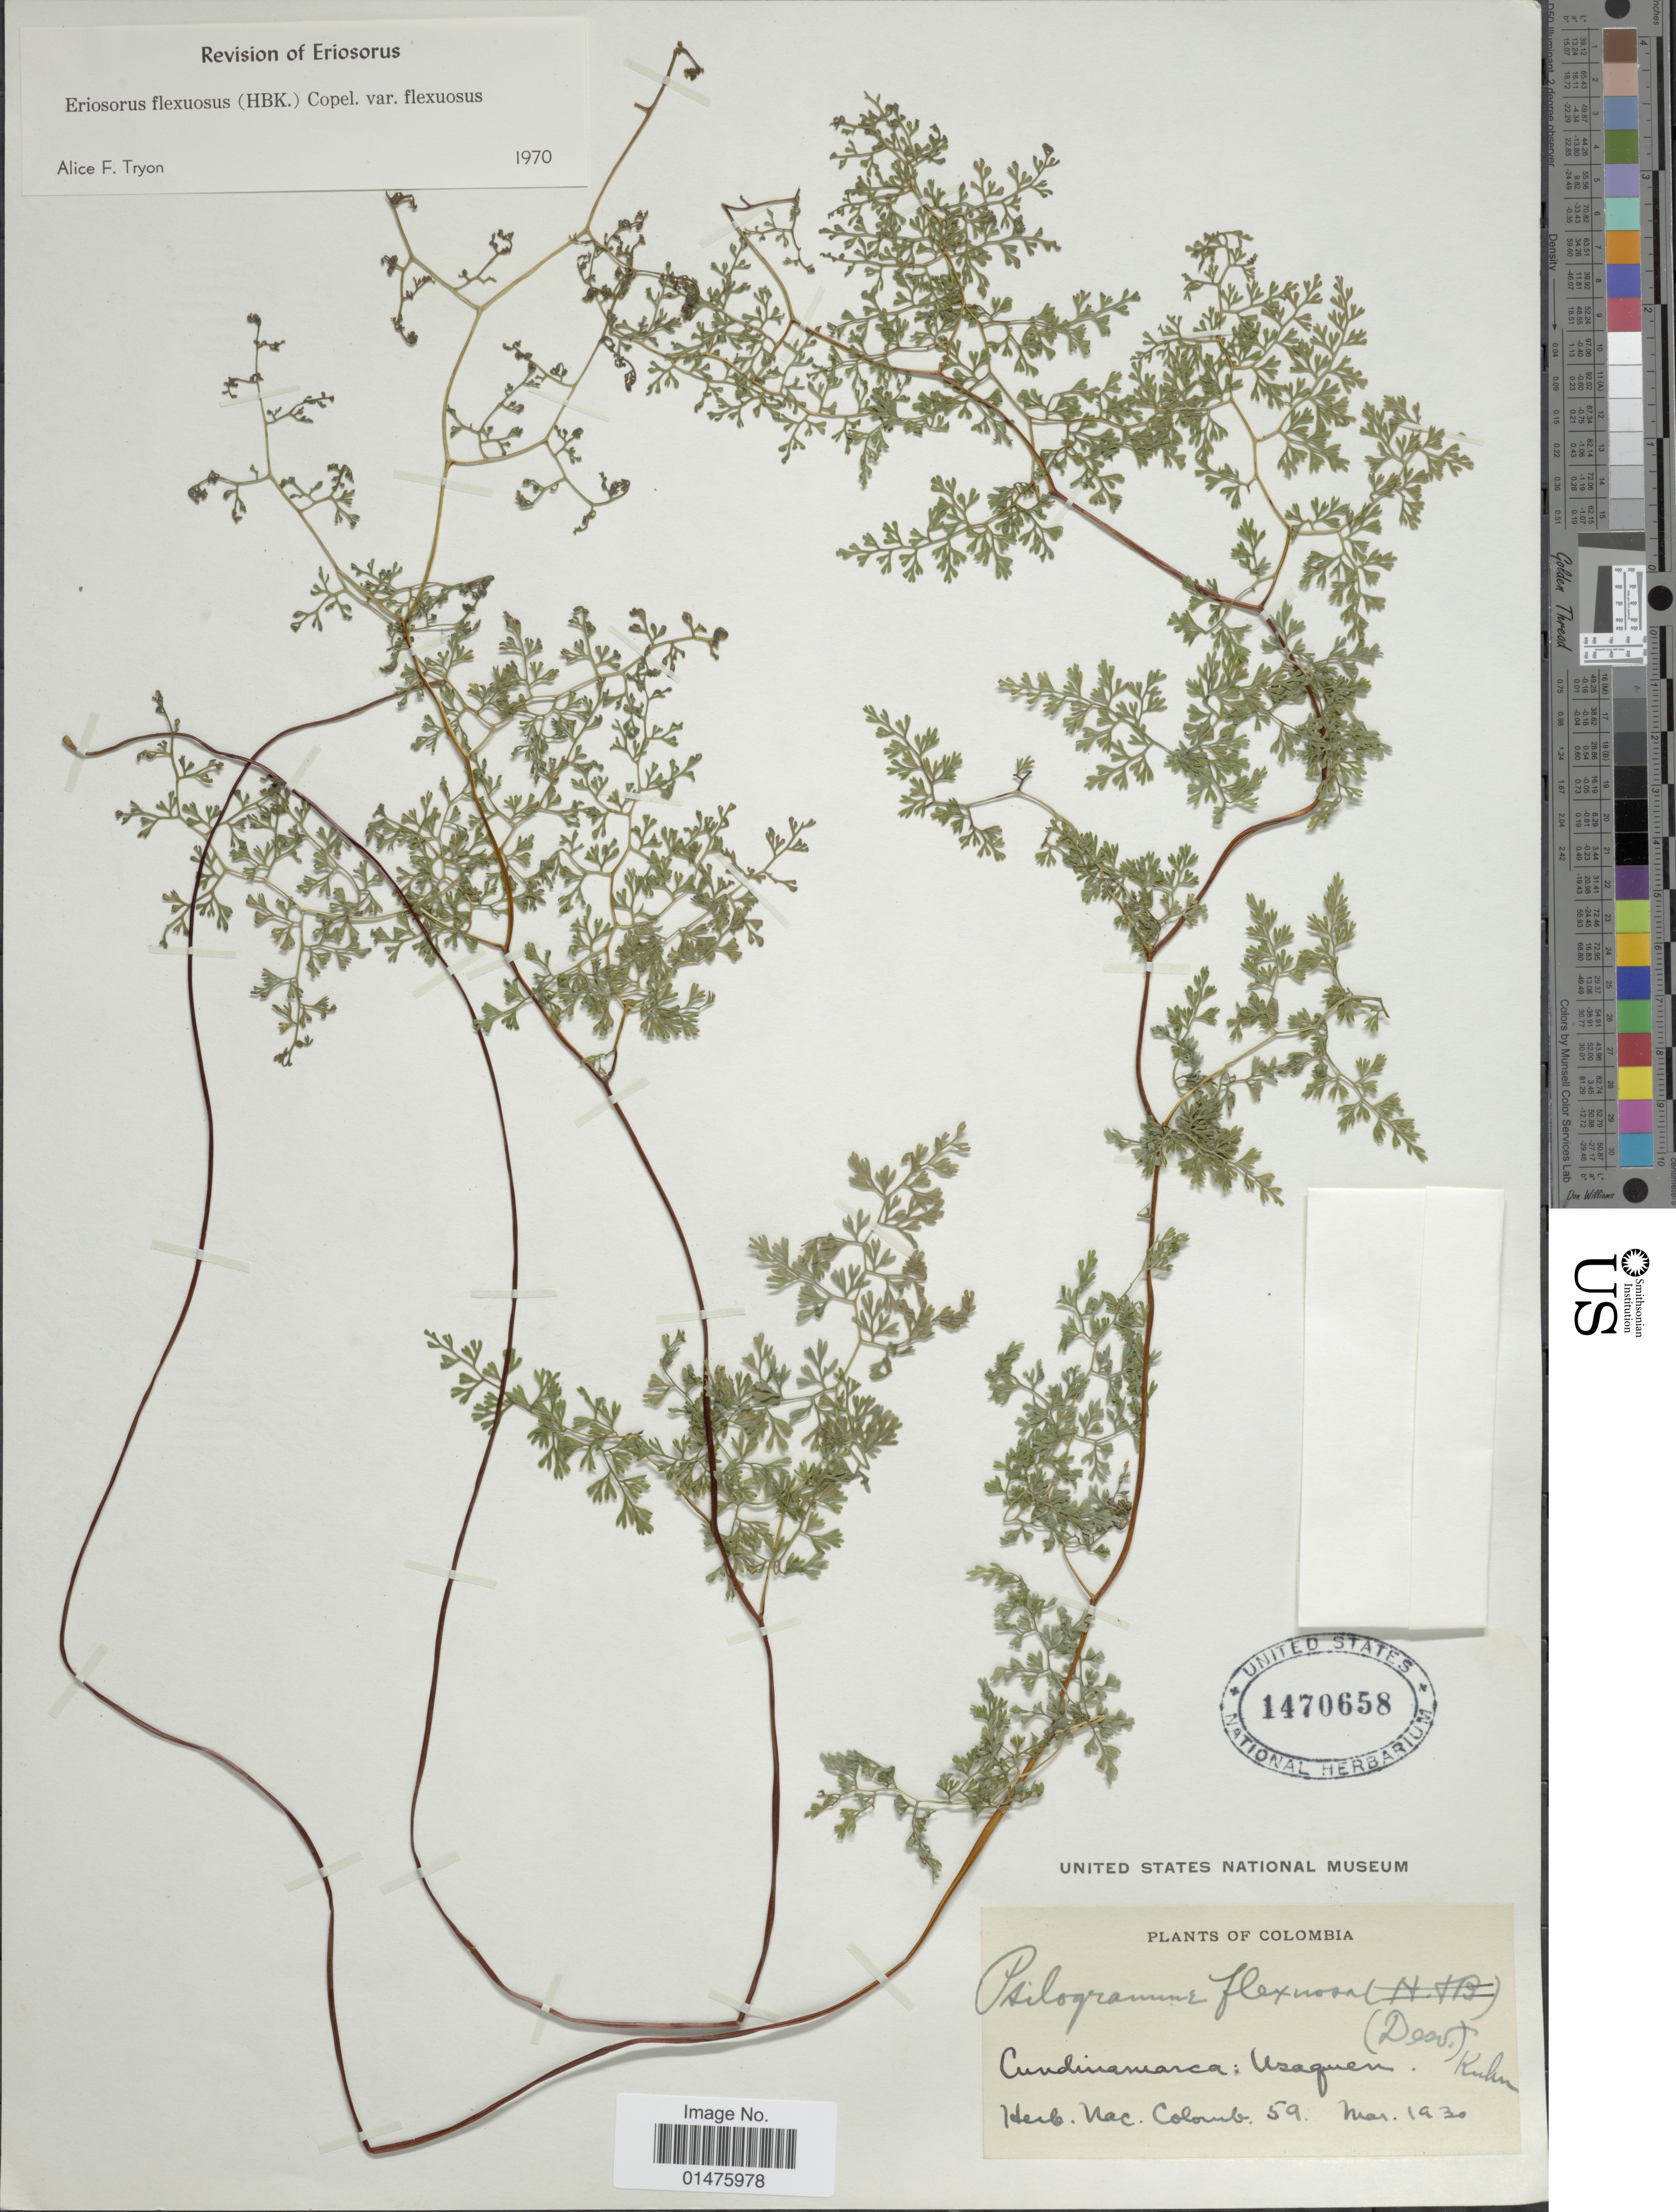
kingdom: Plantae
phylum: Tracheophyta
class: Polypodiopsida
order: Polypodiales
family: Pteridaceae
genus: Jamesonia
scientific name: Jamesonia flexuosa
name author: (Humb. & Bonpl.) Christenh.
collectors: ex herb. Nac. Colomb.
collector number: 59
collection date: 1930-03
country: Colombia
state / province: Cundinamarca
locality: Usaquen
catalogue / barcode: US 1470658